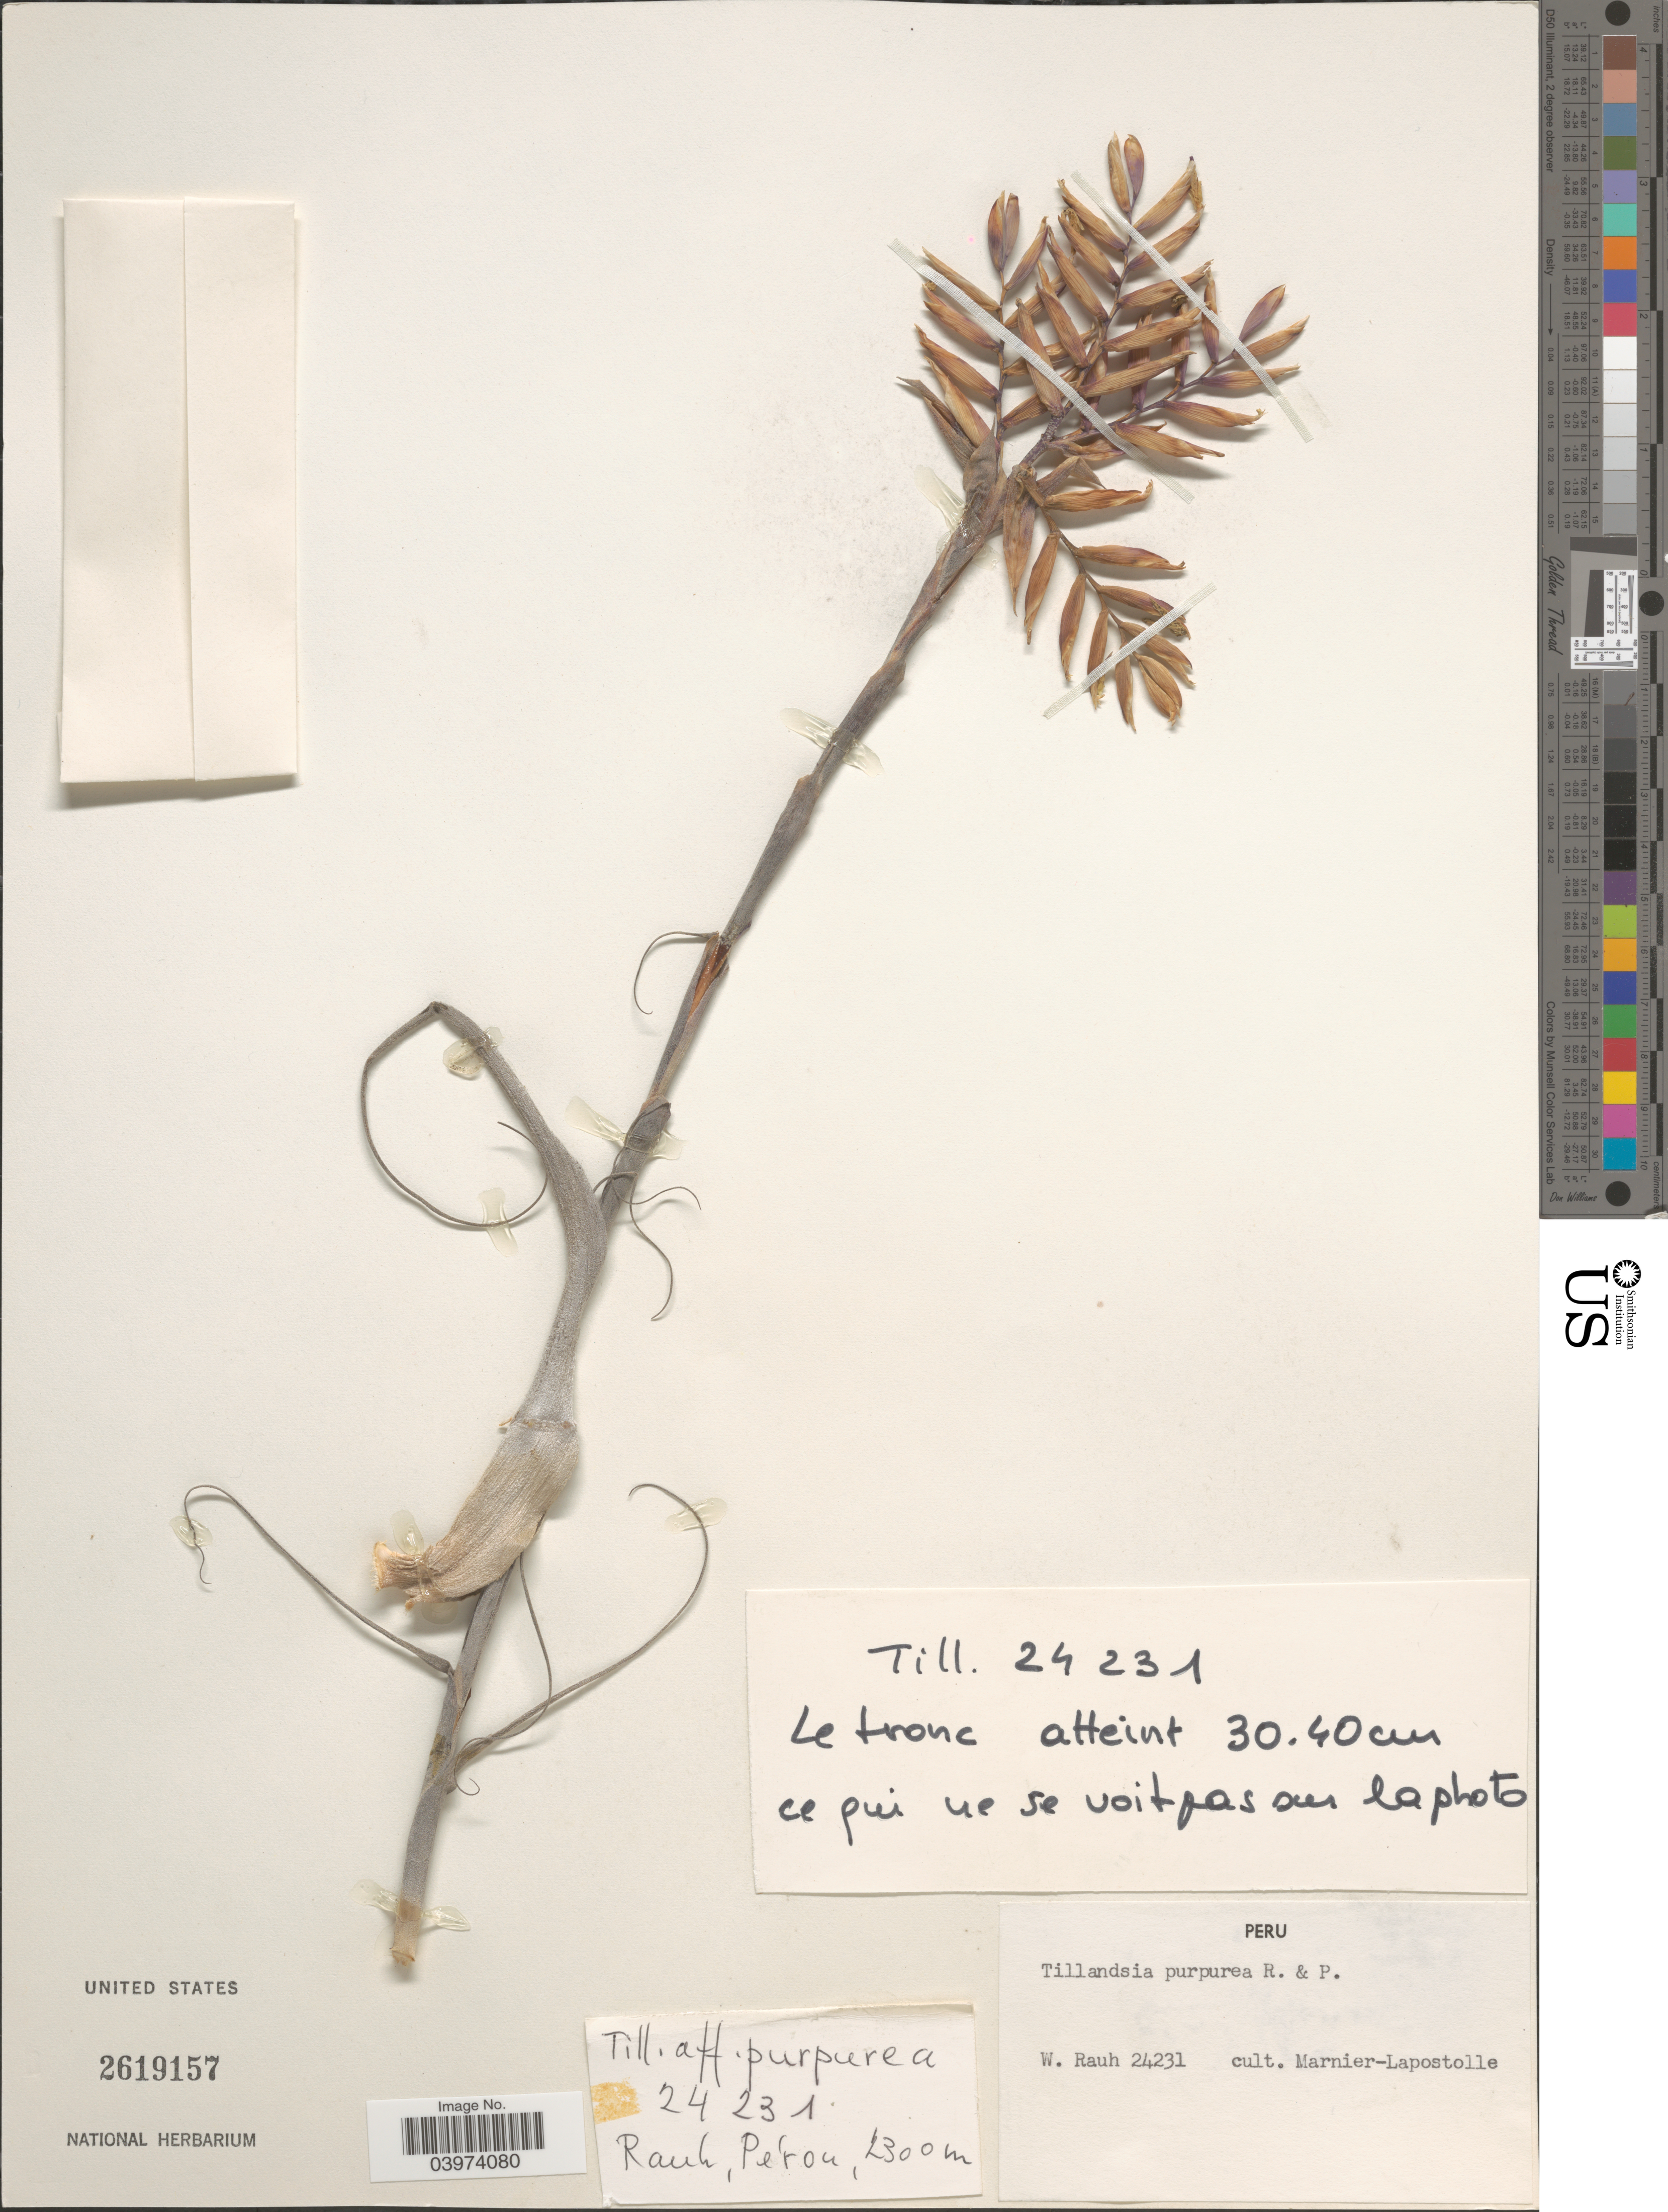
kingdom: Plantae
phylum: Tracheophyta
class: Liliopsida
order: Poales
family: Bromeliaceae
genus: Tillandsia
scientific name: Tillandsia purpurea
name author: Ruiz & Pav.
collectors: -- Marnier-Lapostolle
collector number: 24231?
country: Peru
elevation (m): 1300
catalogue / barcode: US 2619157